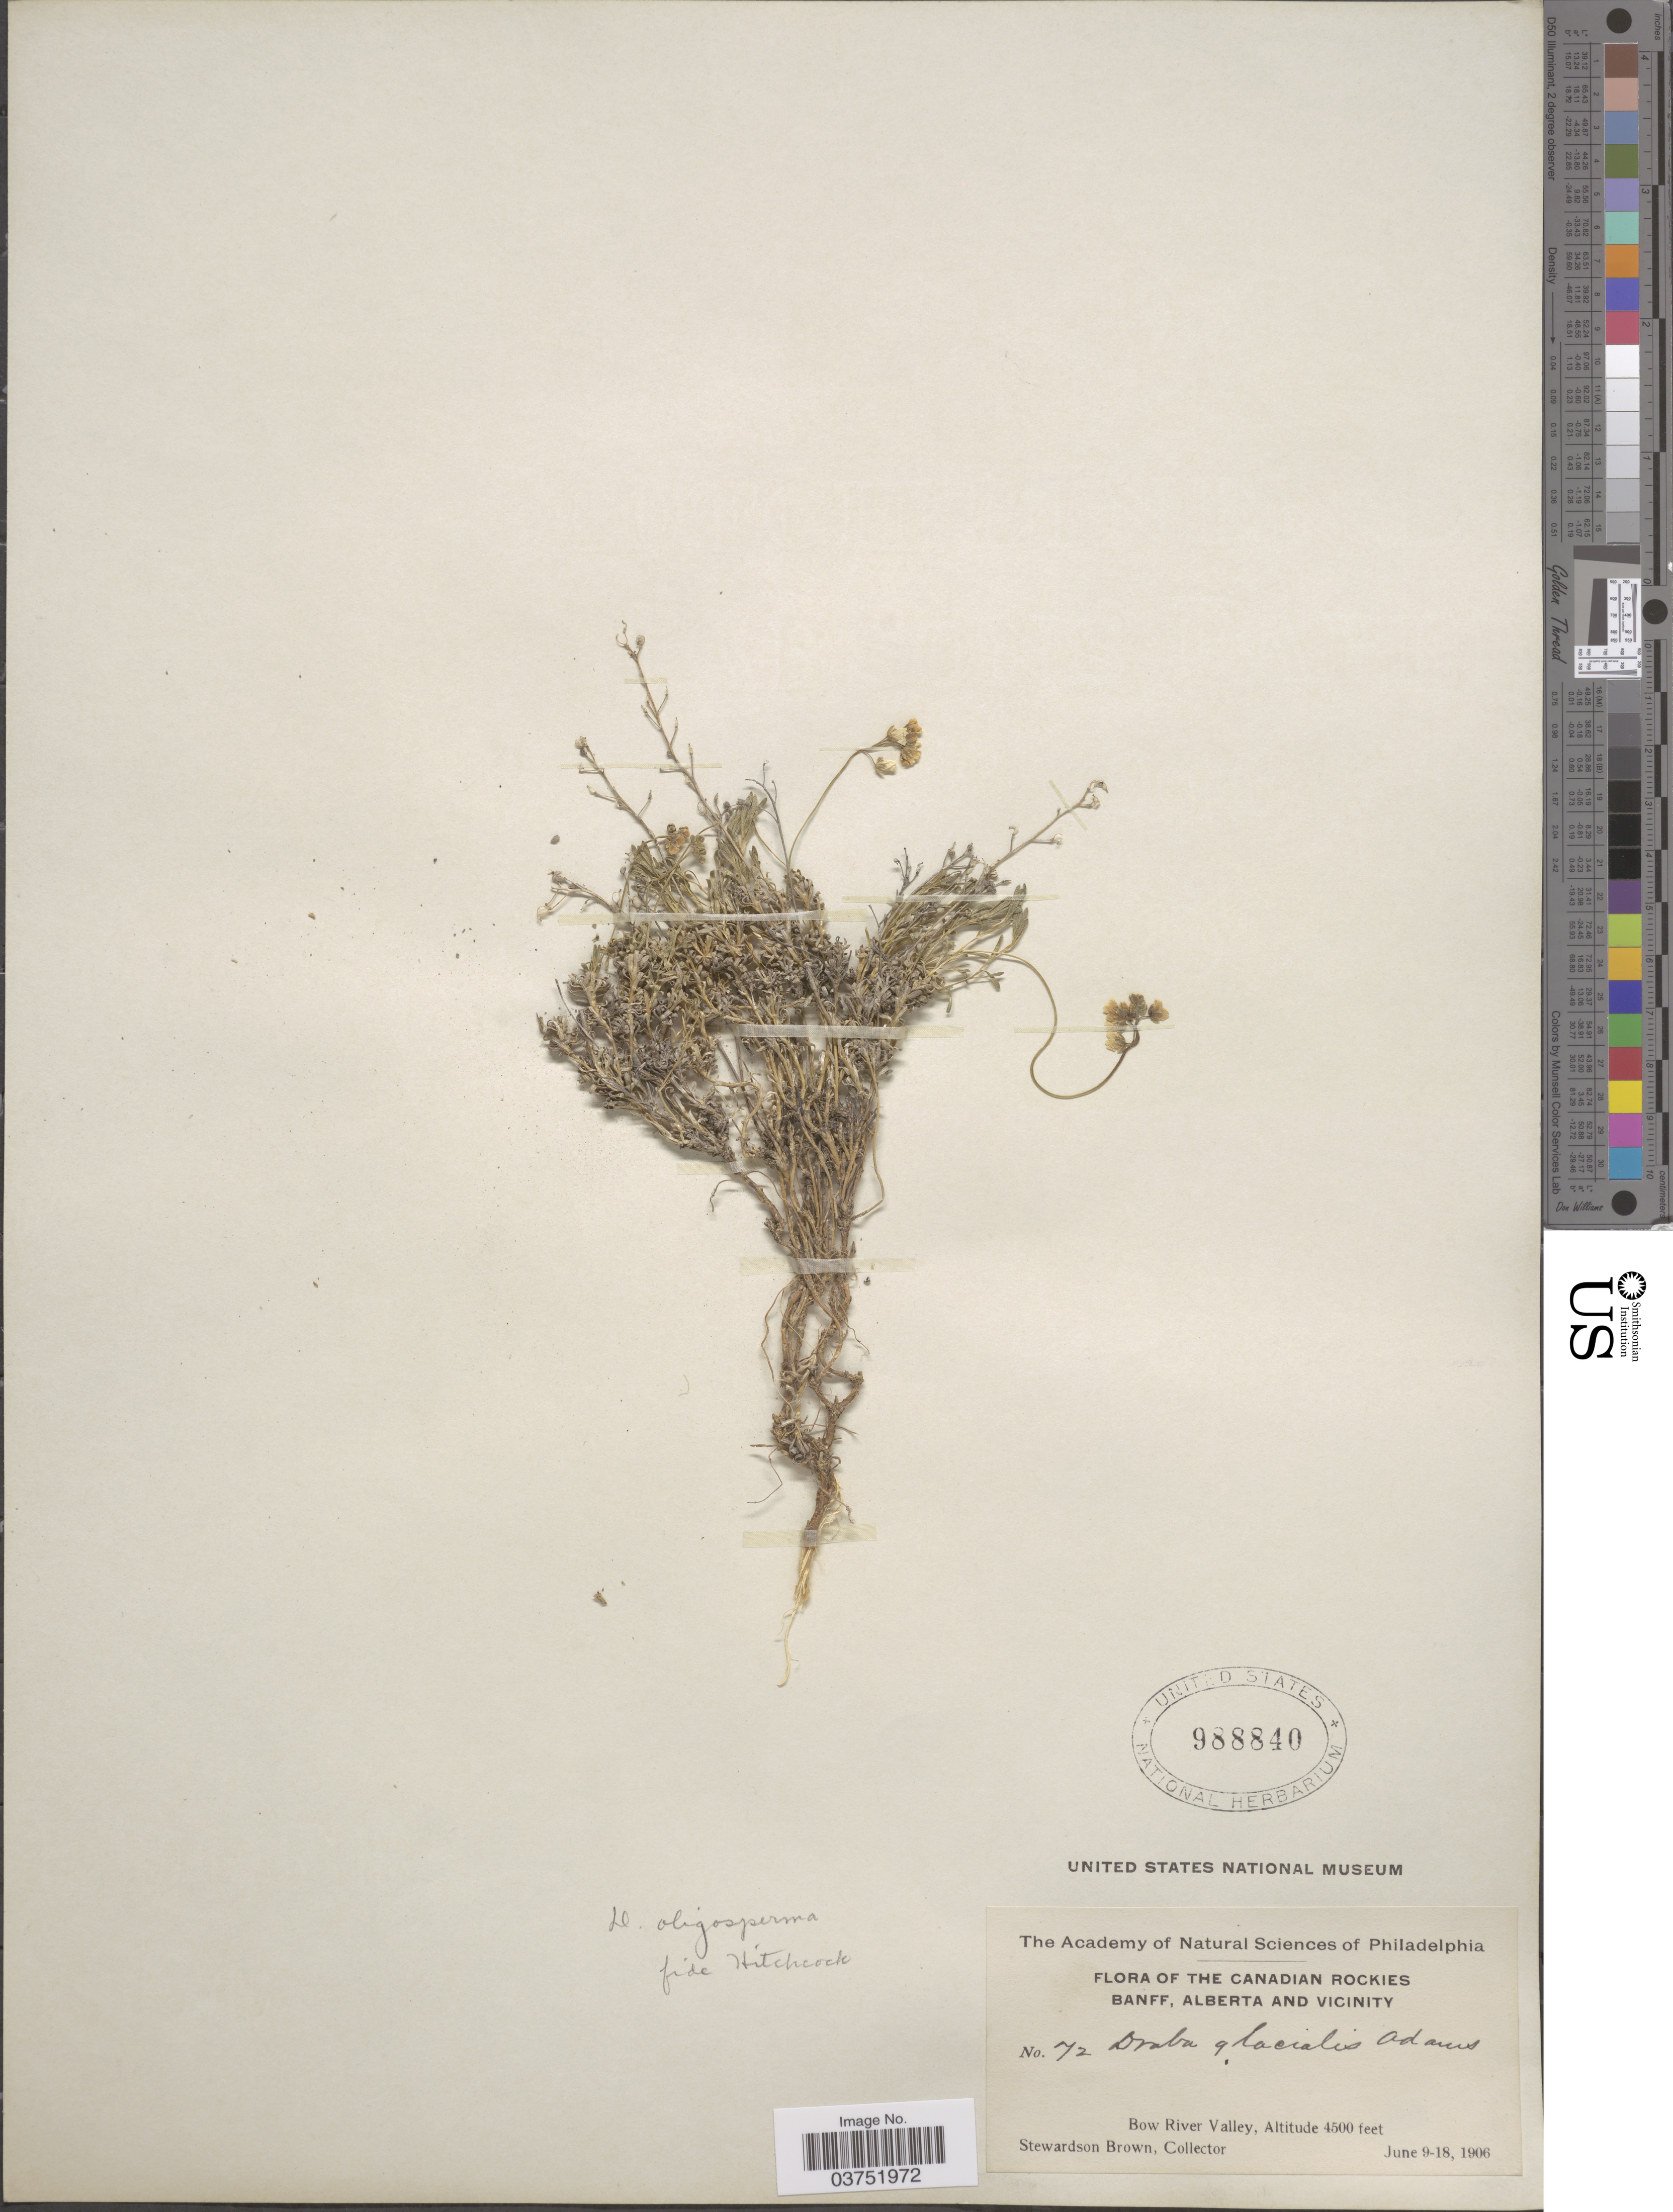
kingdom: Plantae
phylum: Tracheophyta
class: Magnoliopsida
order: Brassicales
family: Brassicaceae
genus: Draba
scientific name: Draba oligosperma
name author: Hook.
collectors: S. Brown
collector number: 72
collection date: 1906-06-09/1906-06-18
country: Canada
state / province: Alberta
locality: The Canadian Rockies, Banff, Alberta and Vicinity. Bow River Valley.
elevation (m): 1372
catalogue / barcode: US 988840